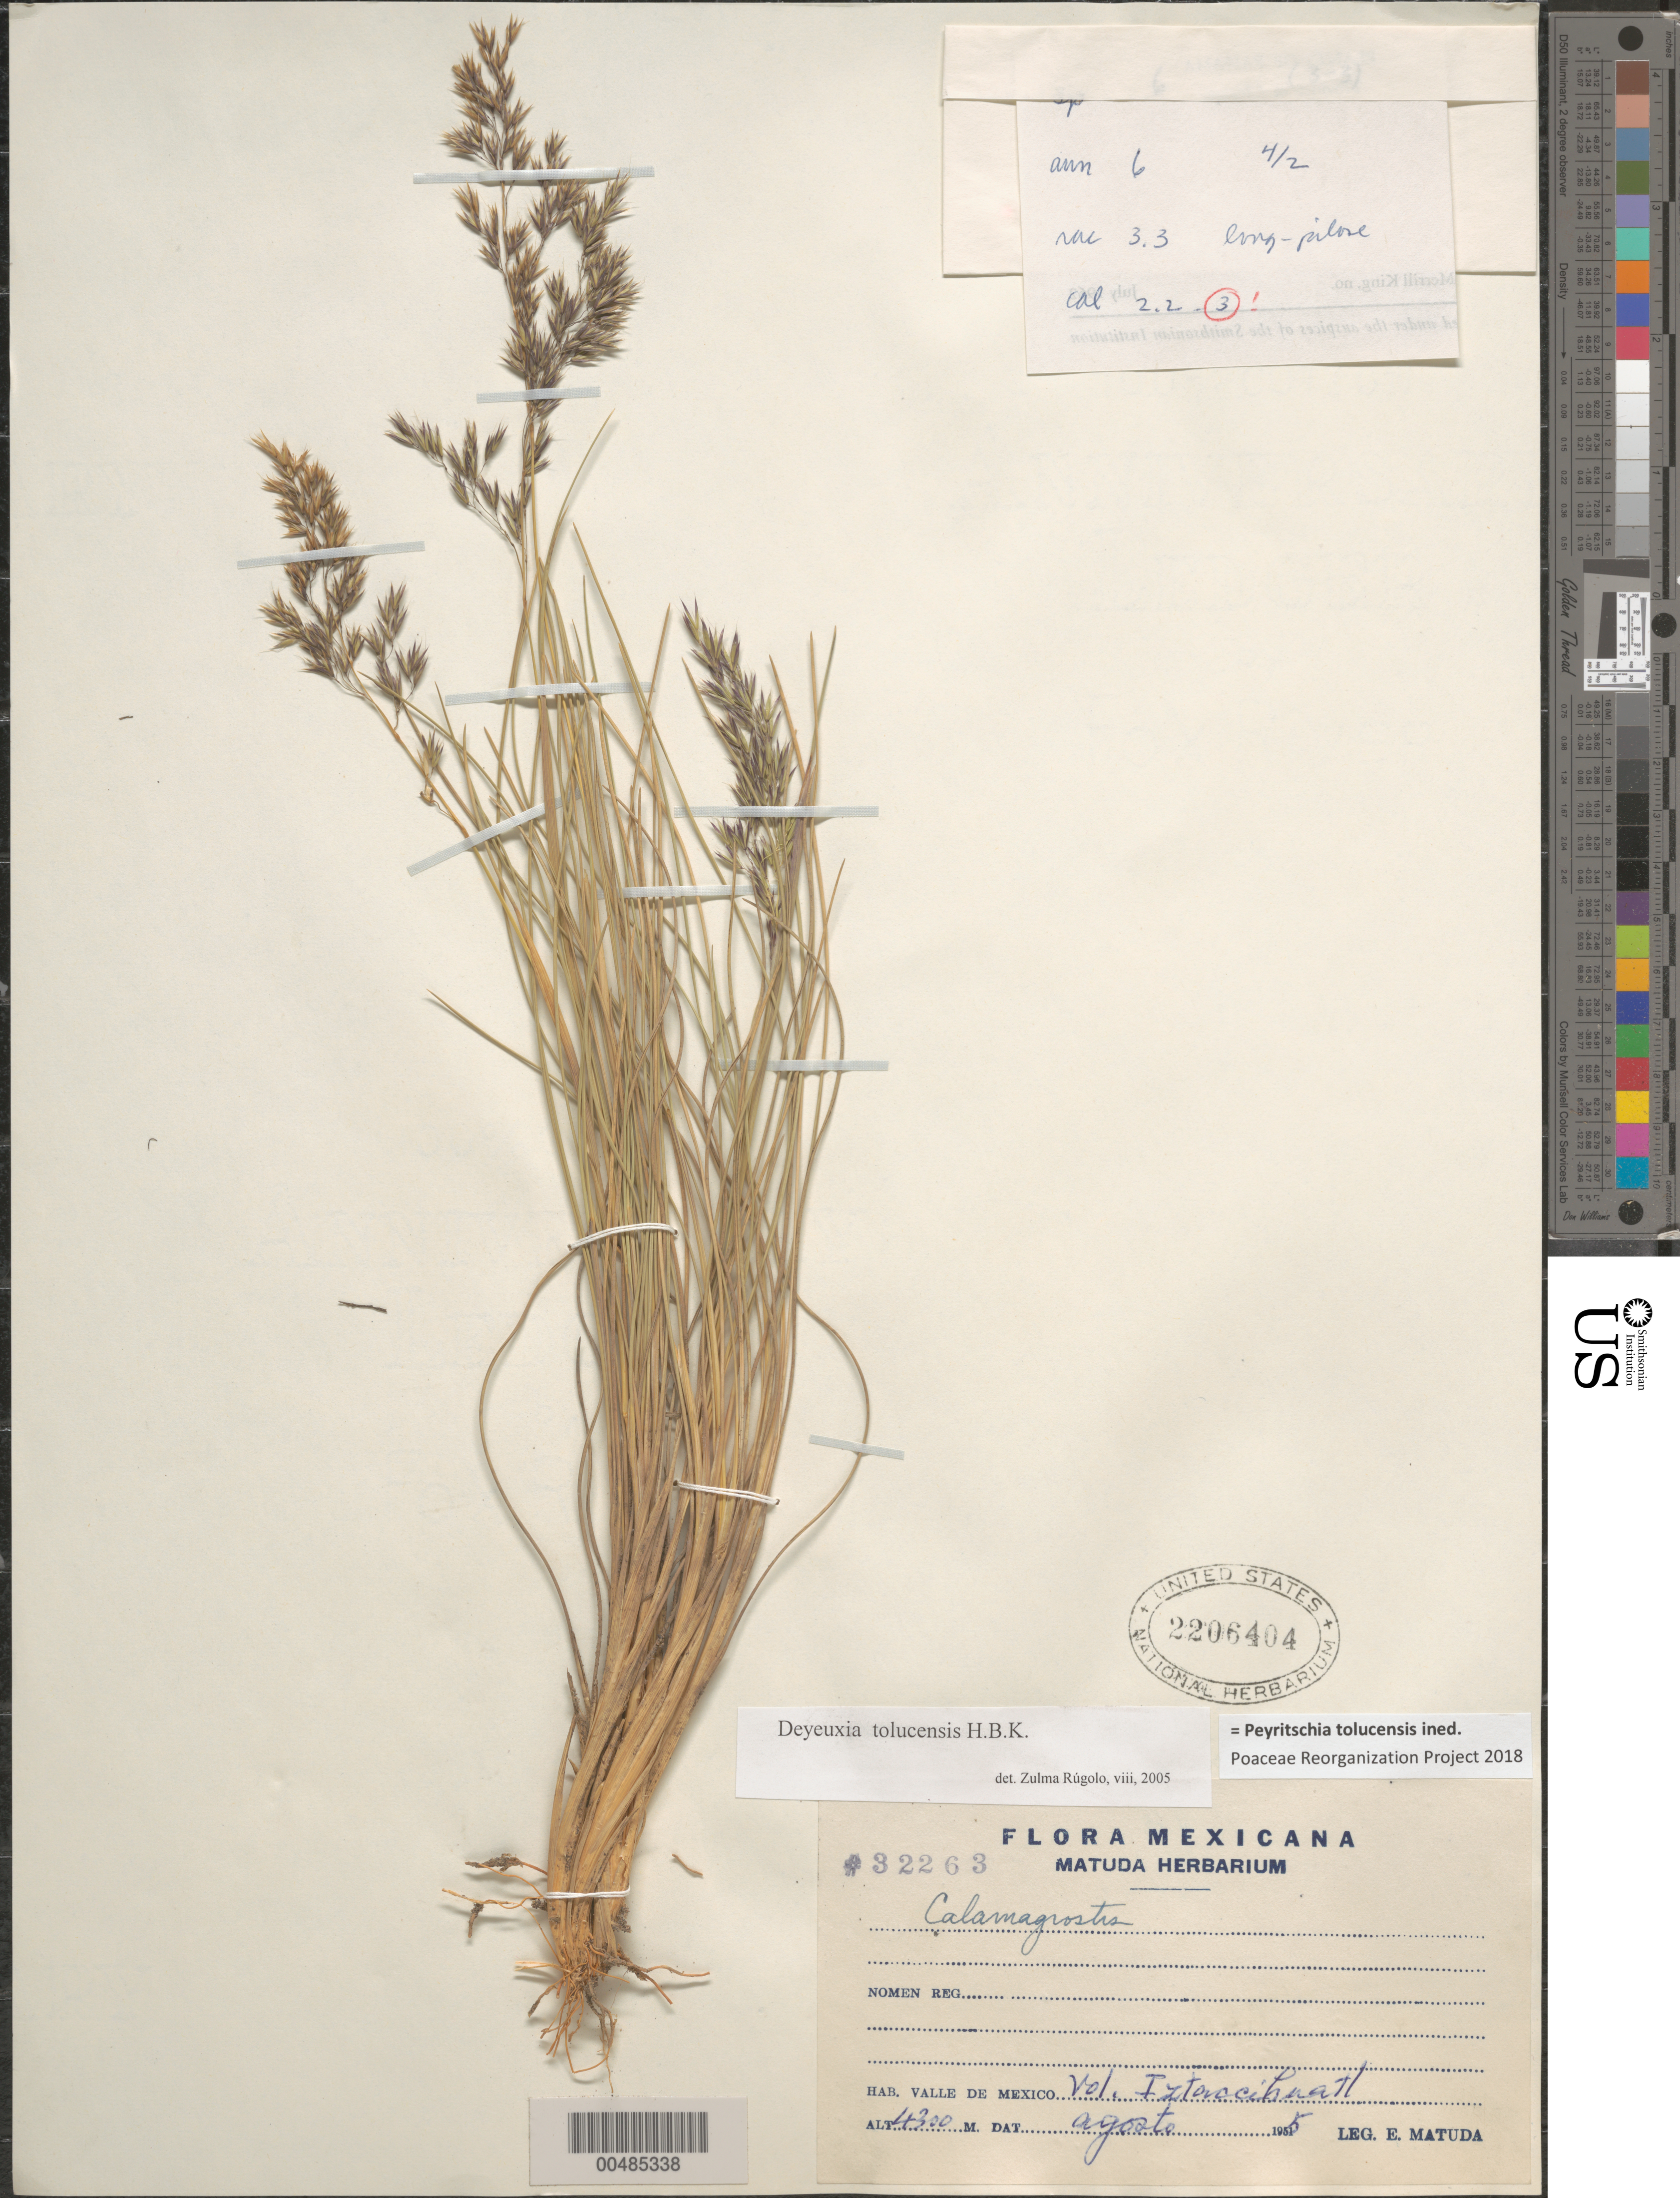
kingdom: Plantae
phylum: Tracheophyta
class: Liliopsida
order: Poales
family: Poaceae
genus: Peyritschia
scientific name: Peyritschia tolucensis ined.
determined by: Poaceae Reorganization Project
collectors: E. Matuda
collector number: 32263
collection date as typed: Aug 1955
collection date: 1955-08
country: Mexico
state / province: México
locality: Valle de Mexico, Vol. Iztaccihuatl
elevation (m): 4300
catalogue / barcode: US 2206404